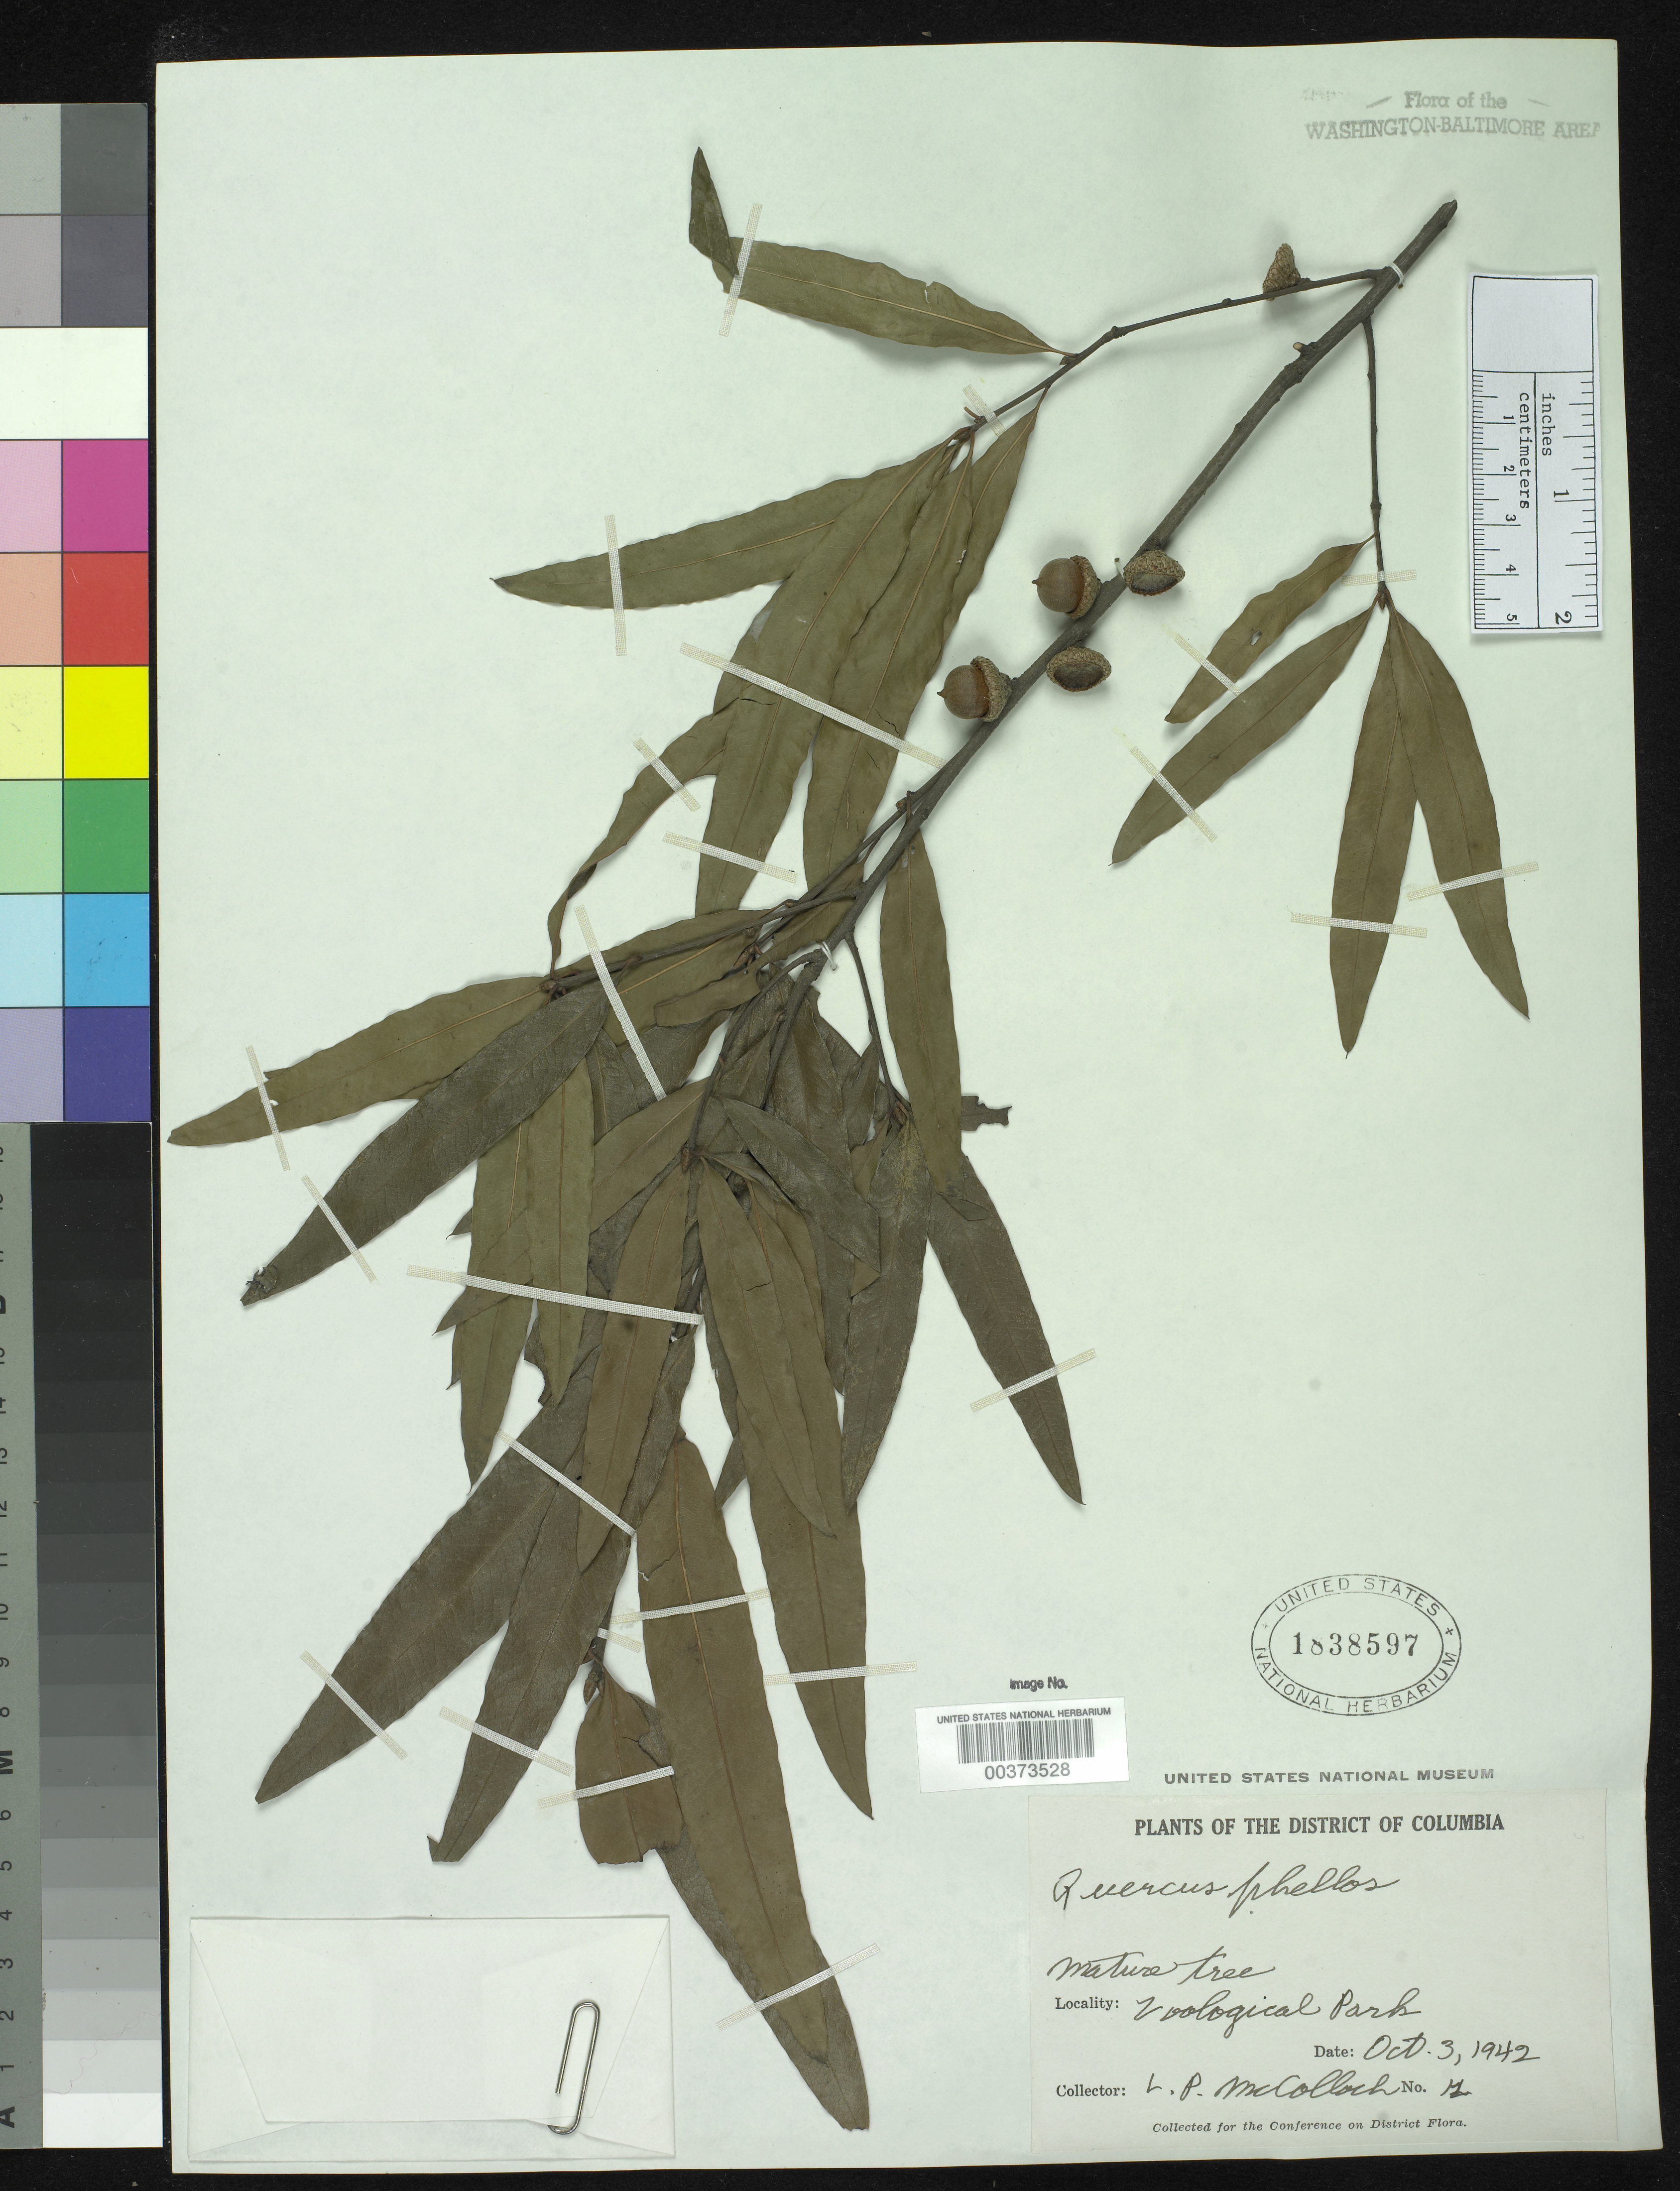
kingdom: Plantae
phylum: Tracheophyta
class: Magnoliopsida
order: Fagales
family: Fagaceae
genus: Quercus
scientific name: Quercus phellos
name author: L.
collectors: L. McColloch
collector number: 12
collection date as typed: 03 Oct 1942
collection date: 1942-10-03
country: United States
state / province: District of Columbia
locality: Zoological Park Rock Creek Park and vicinity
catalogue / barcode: US 1838597